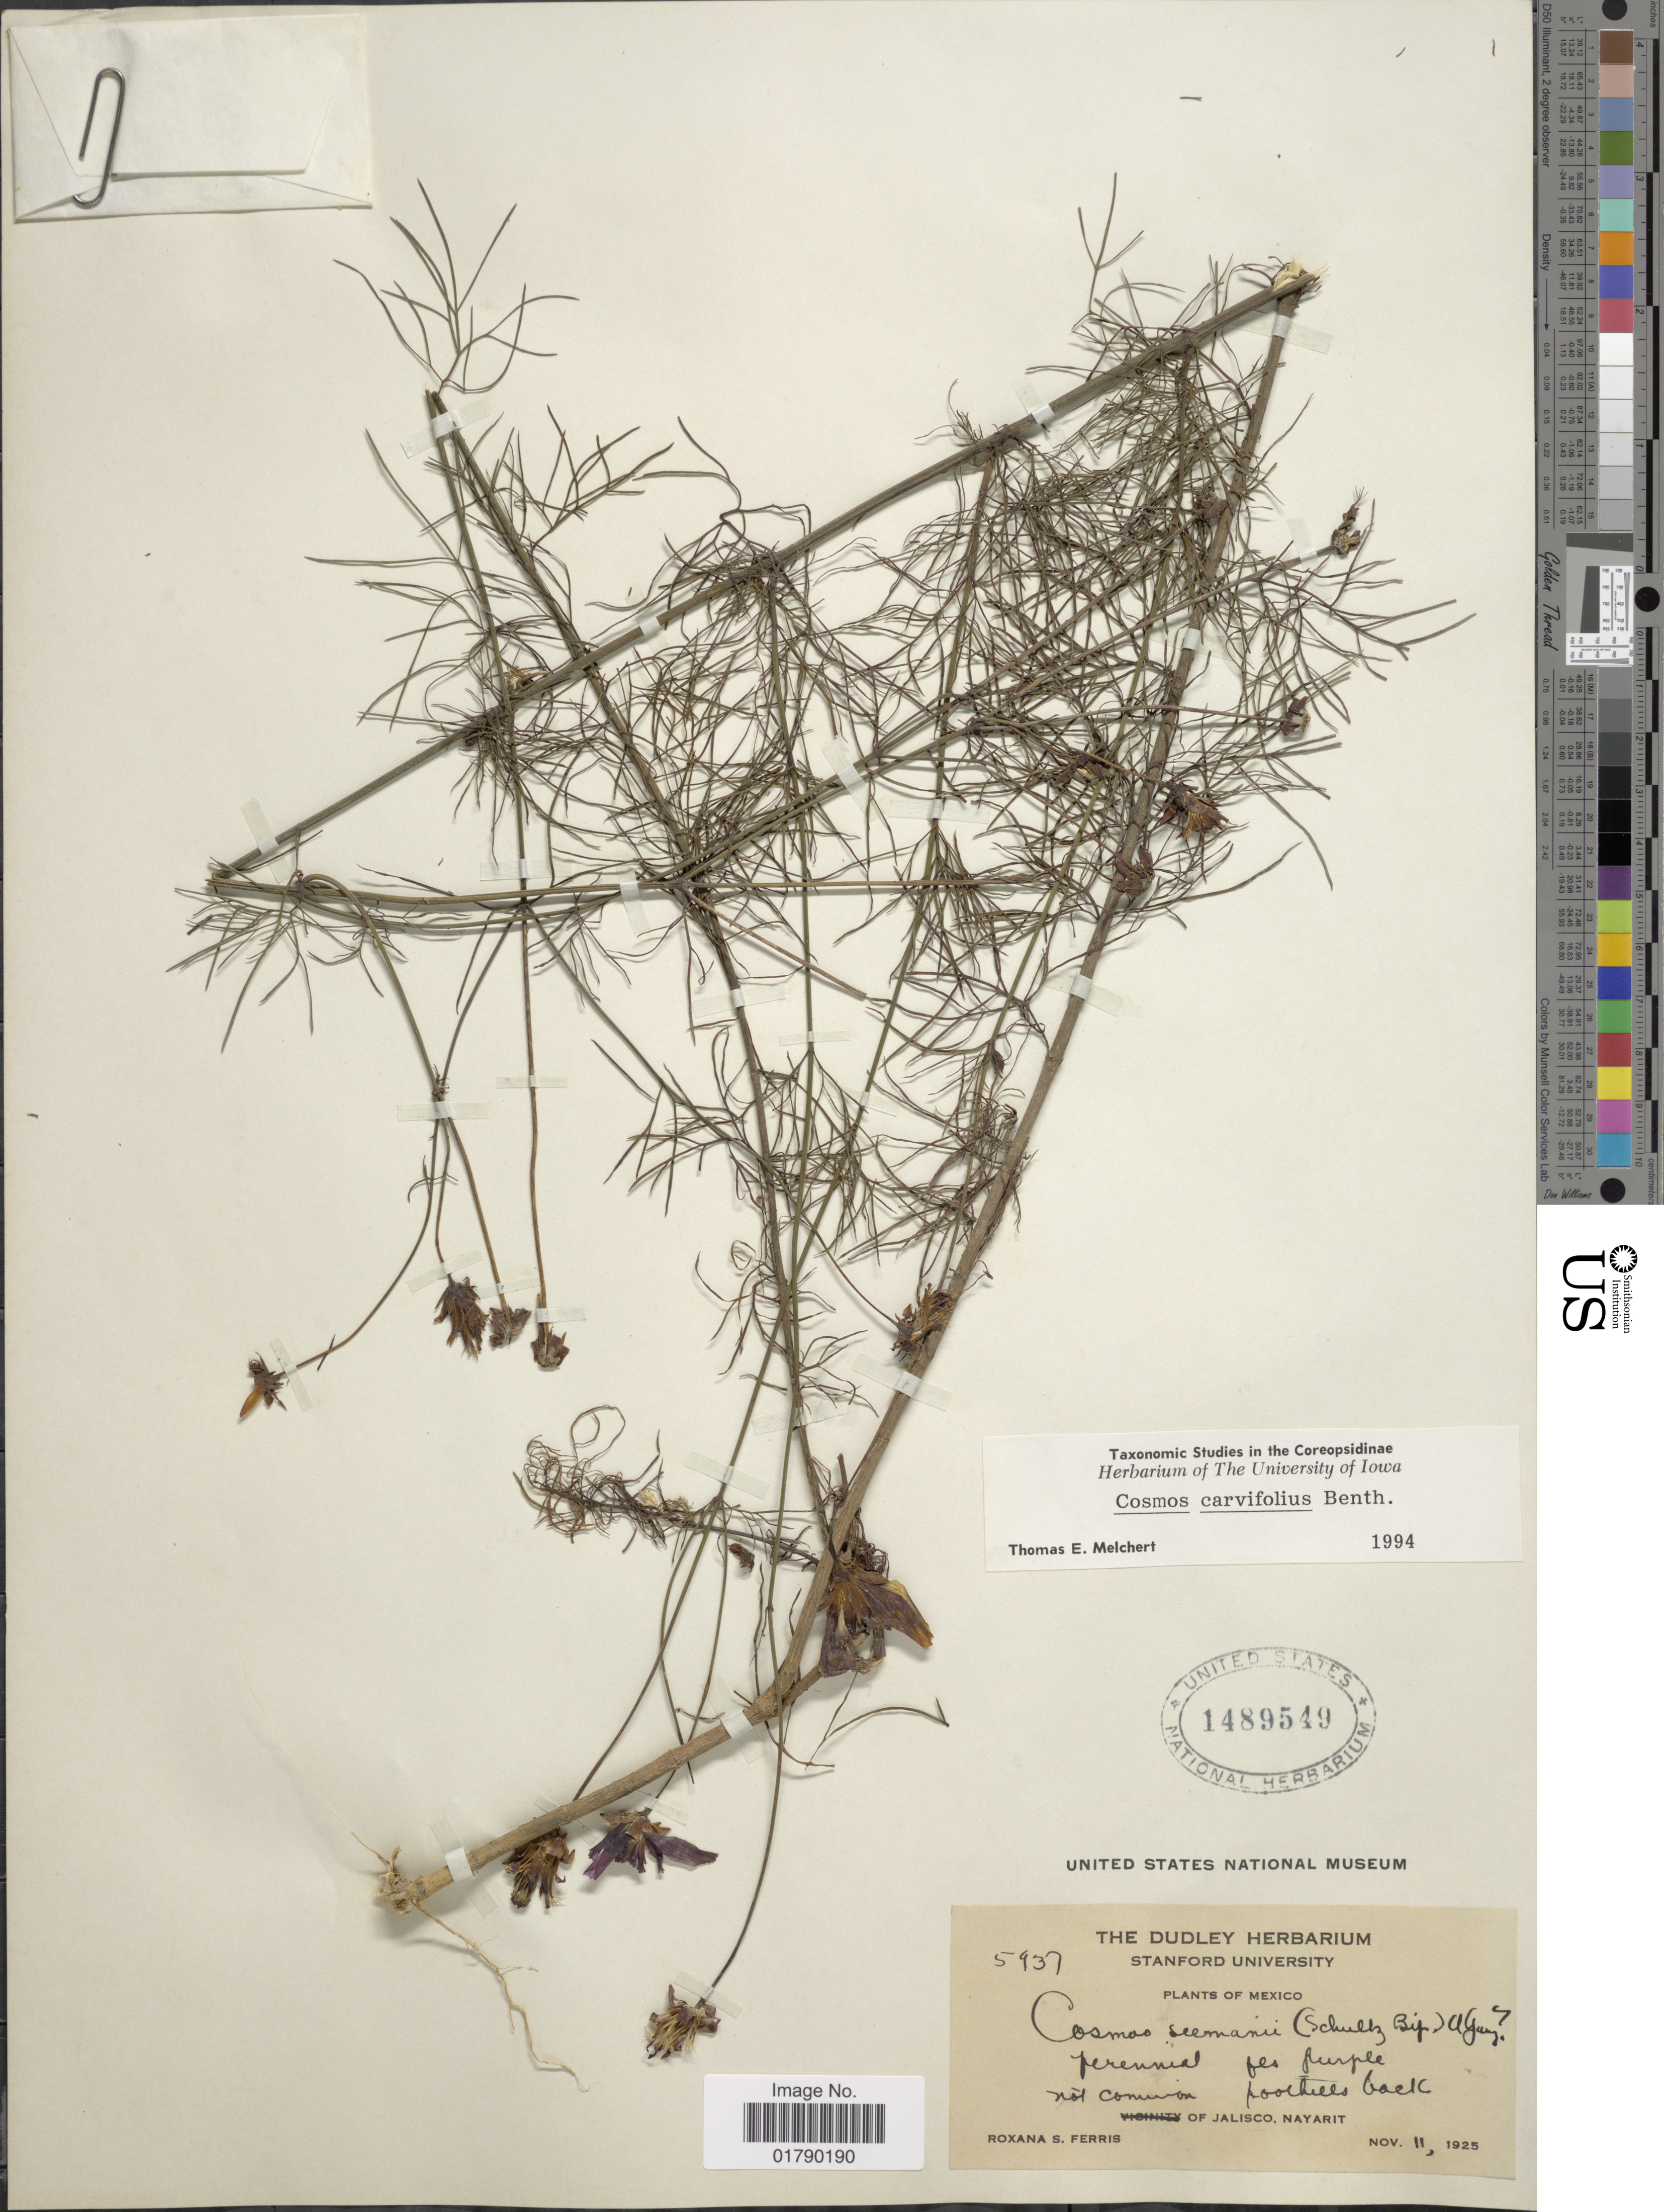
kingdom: Plantae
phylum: Tracheophyta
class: Magnoliopsida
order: Asterales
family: Asteraceae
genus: Cosmos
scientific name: Cosmos carvifolius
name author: Benth.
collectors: R. S. Ferris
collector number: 5937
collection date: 1925-11-11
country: Mexico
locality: Foothills back of Jalisco, Nayarit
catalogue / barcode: US 1489549